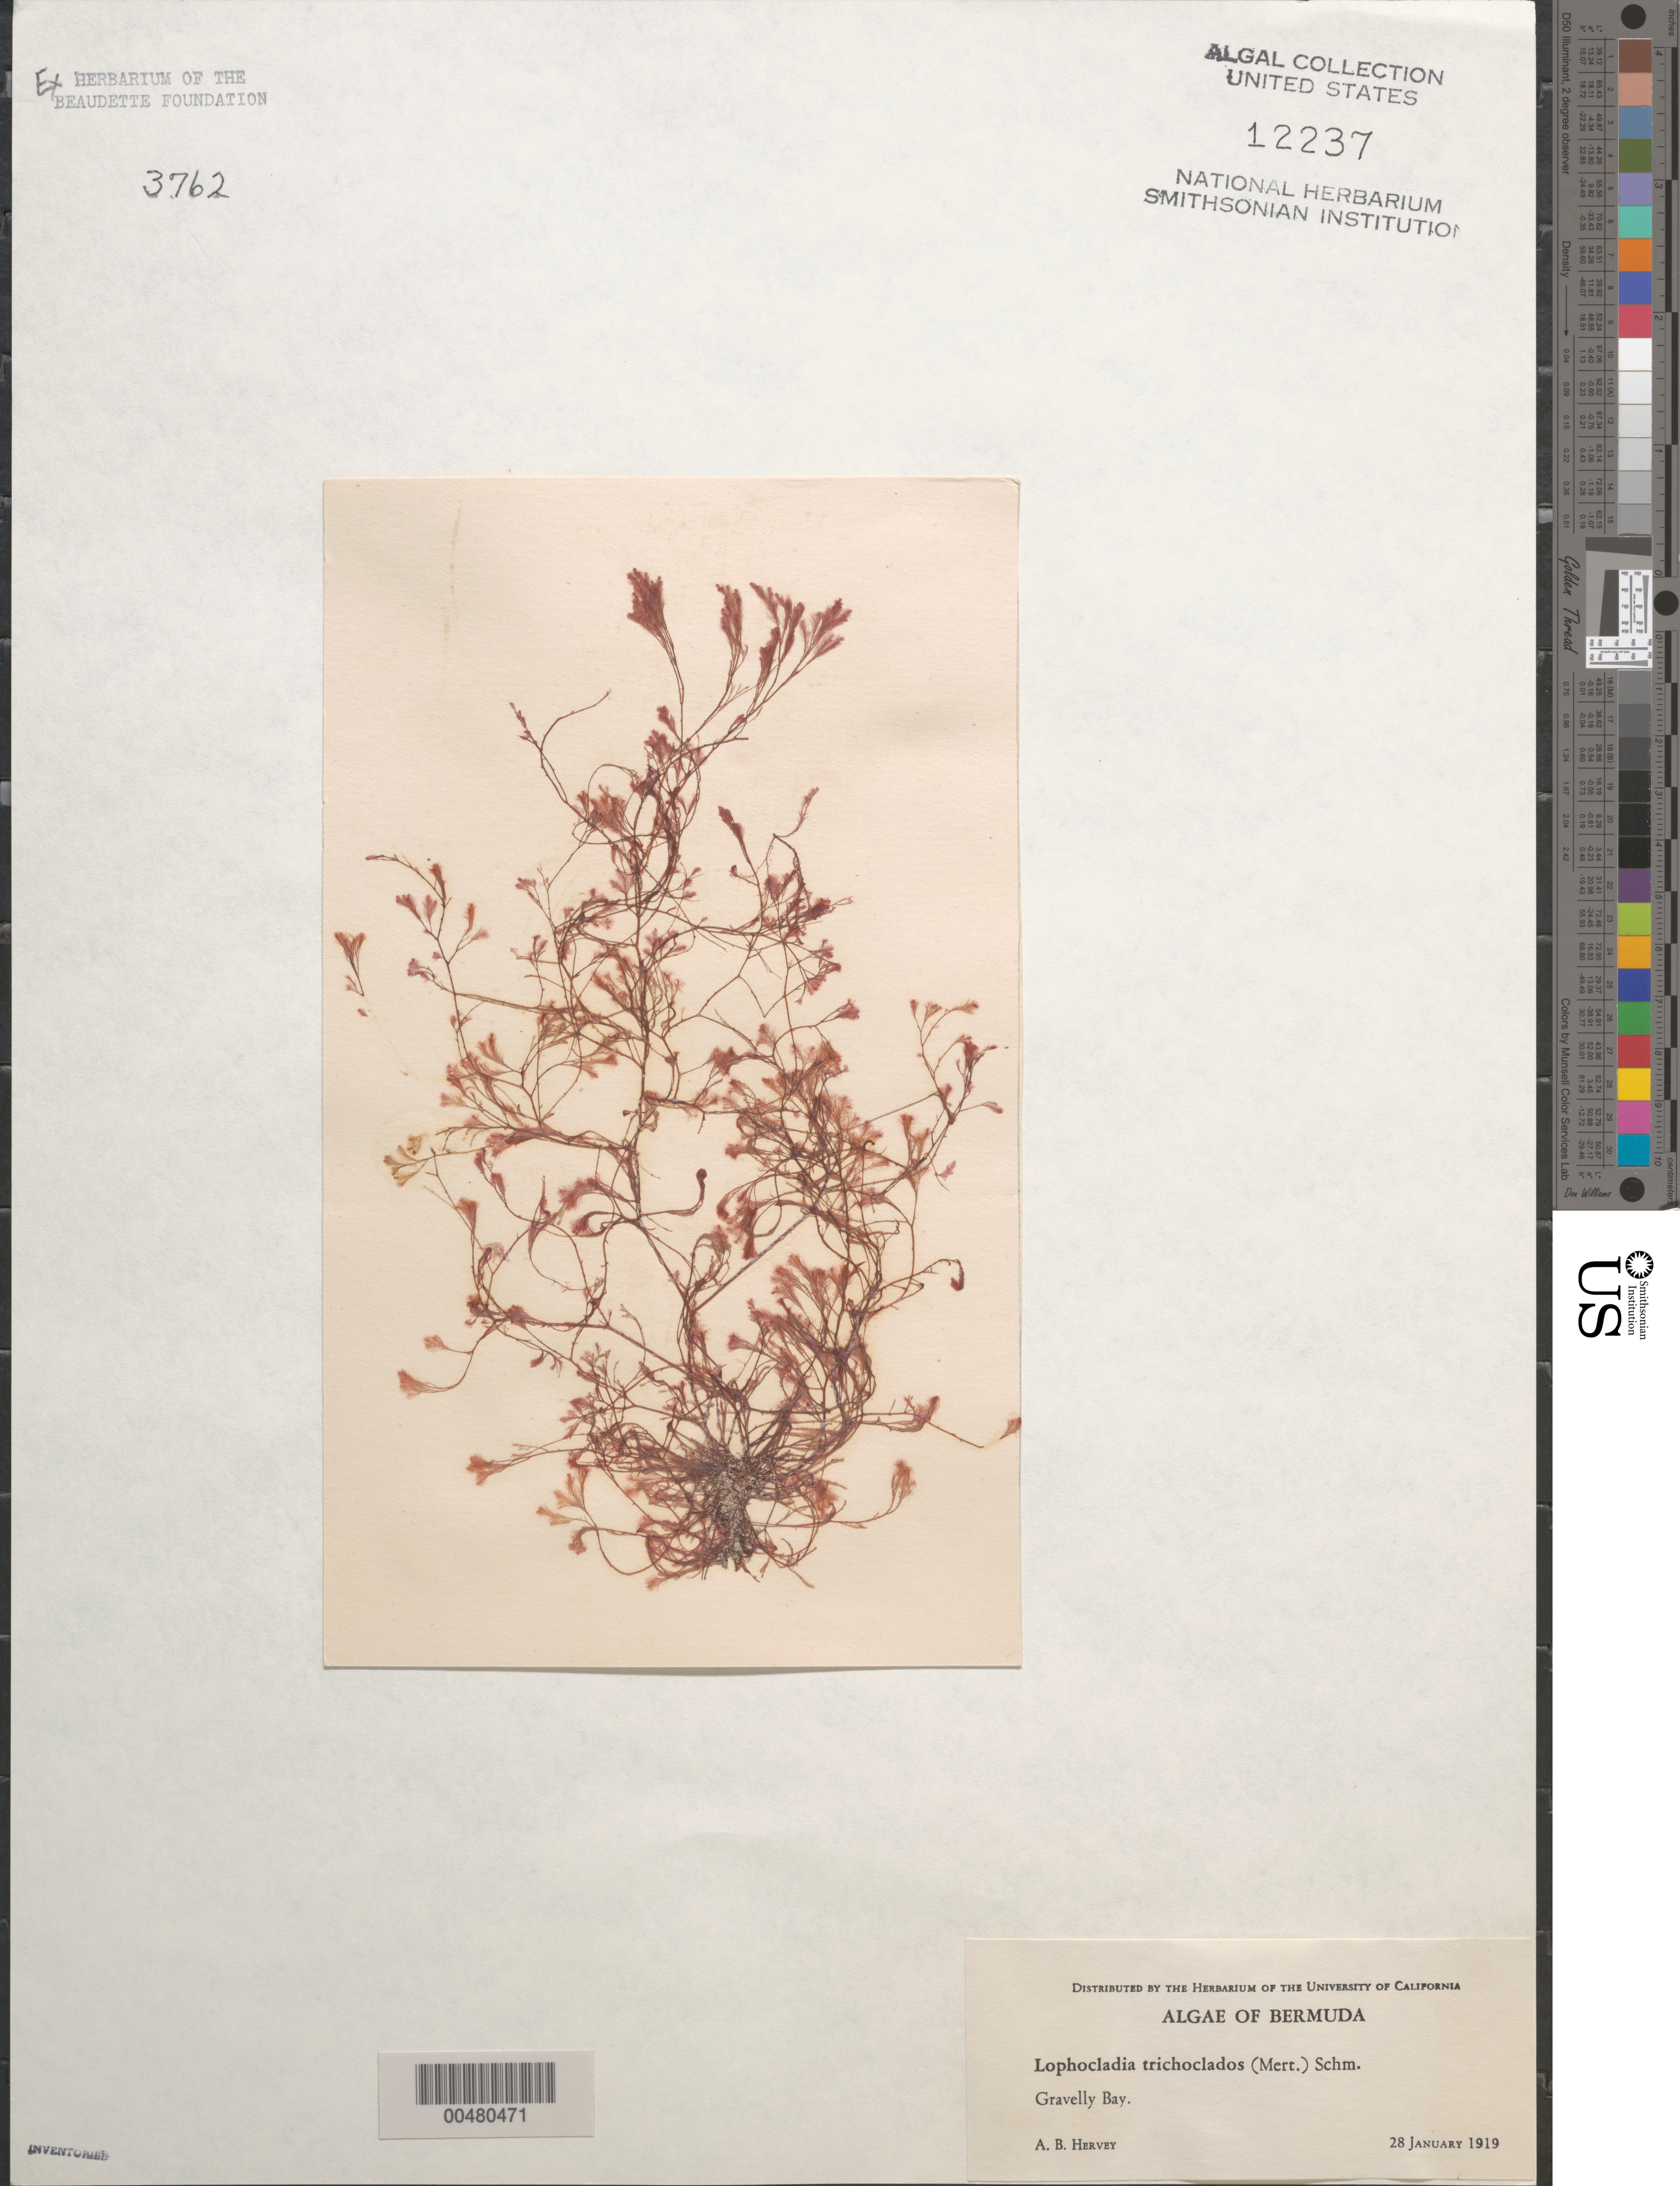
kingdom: Plantae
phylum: Rhodophyta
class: Florideophyceae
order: Ceramiales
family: Rhodomelaceae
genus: Lophocladia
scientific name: Lophocladia trichoclados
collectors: A. B. Hervey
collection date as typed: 28 Jan 1919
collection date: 1919-01-28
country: Bermuda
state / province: Smithʼs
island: Bermuda Island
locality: Gravelly Bay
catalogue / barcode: US 12237